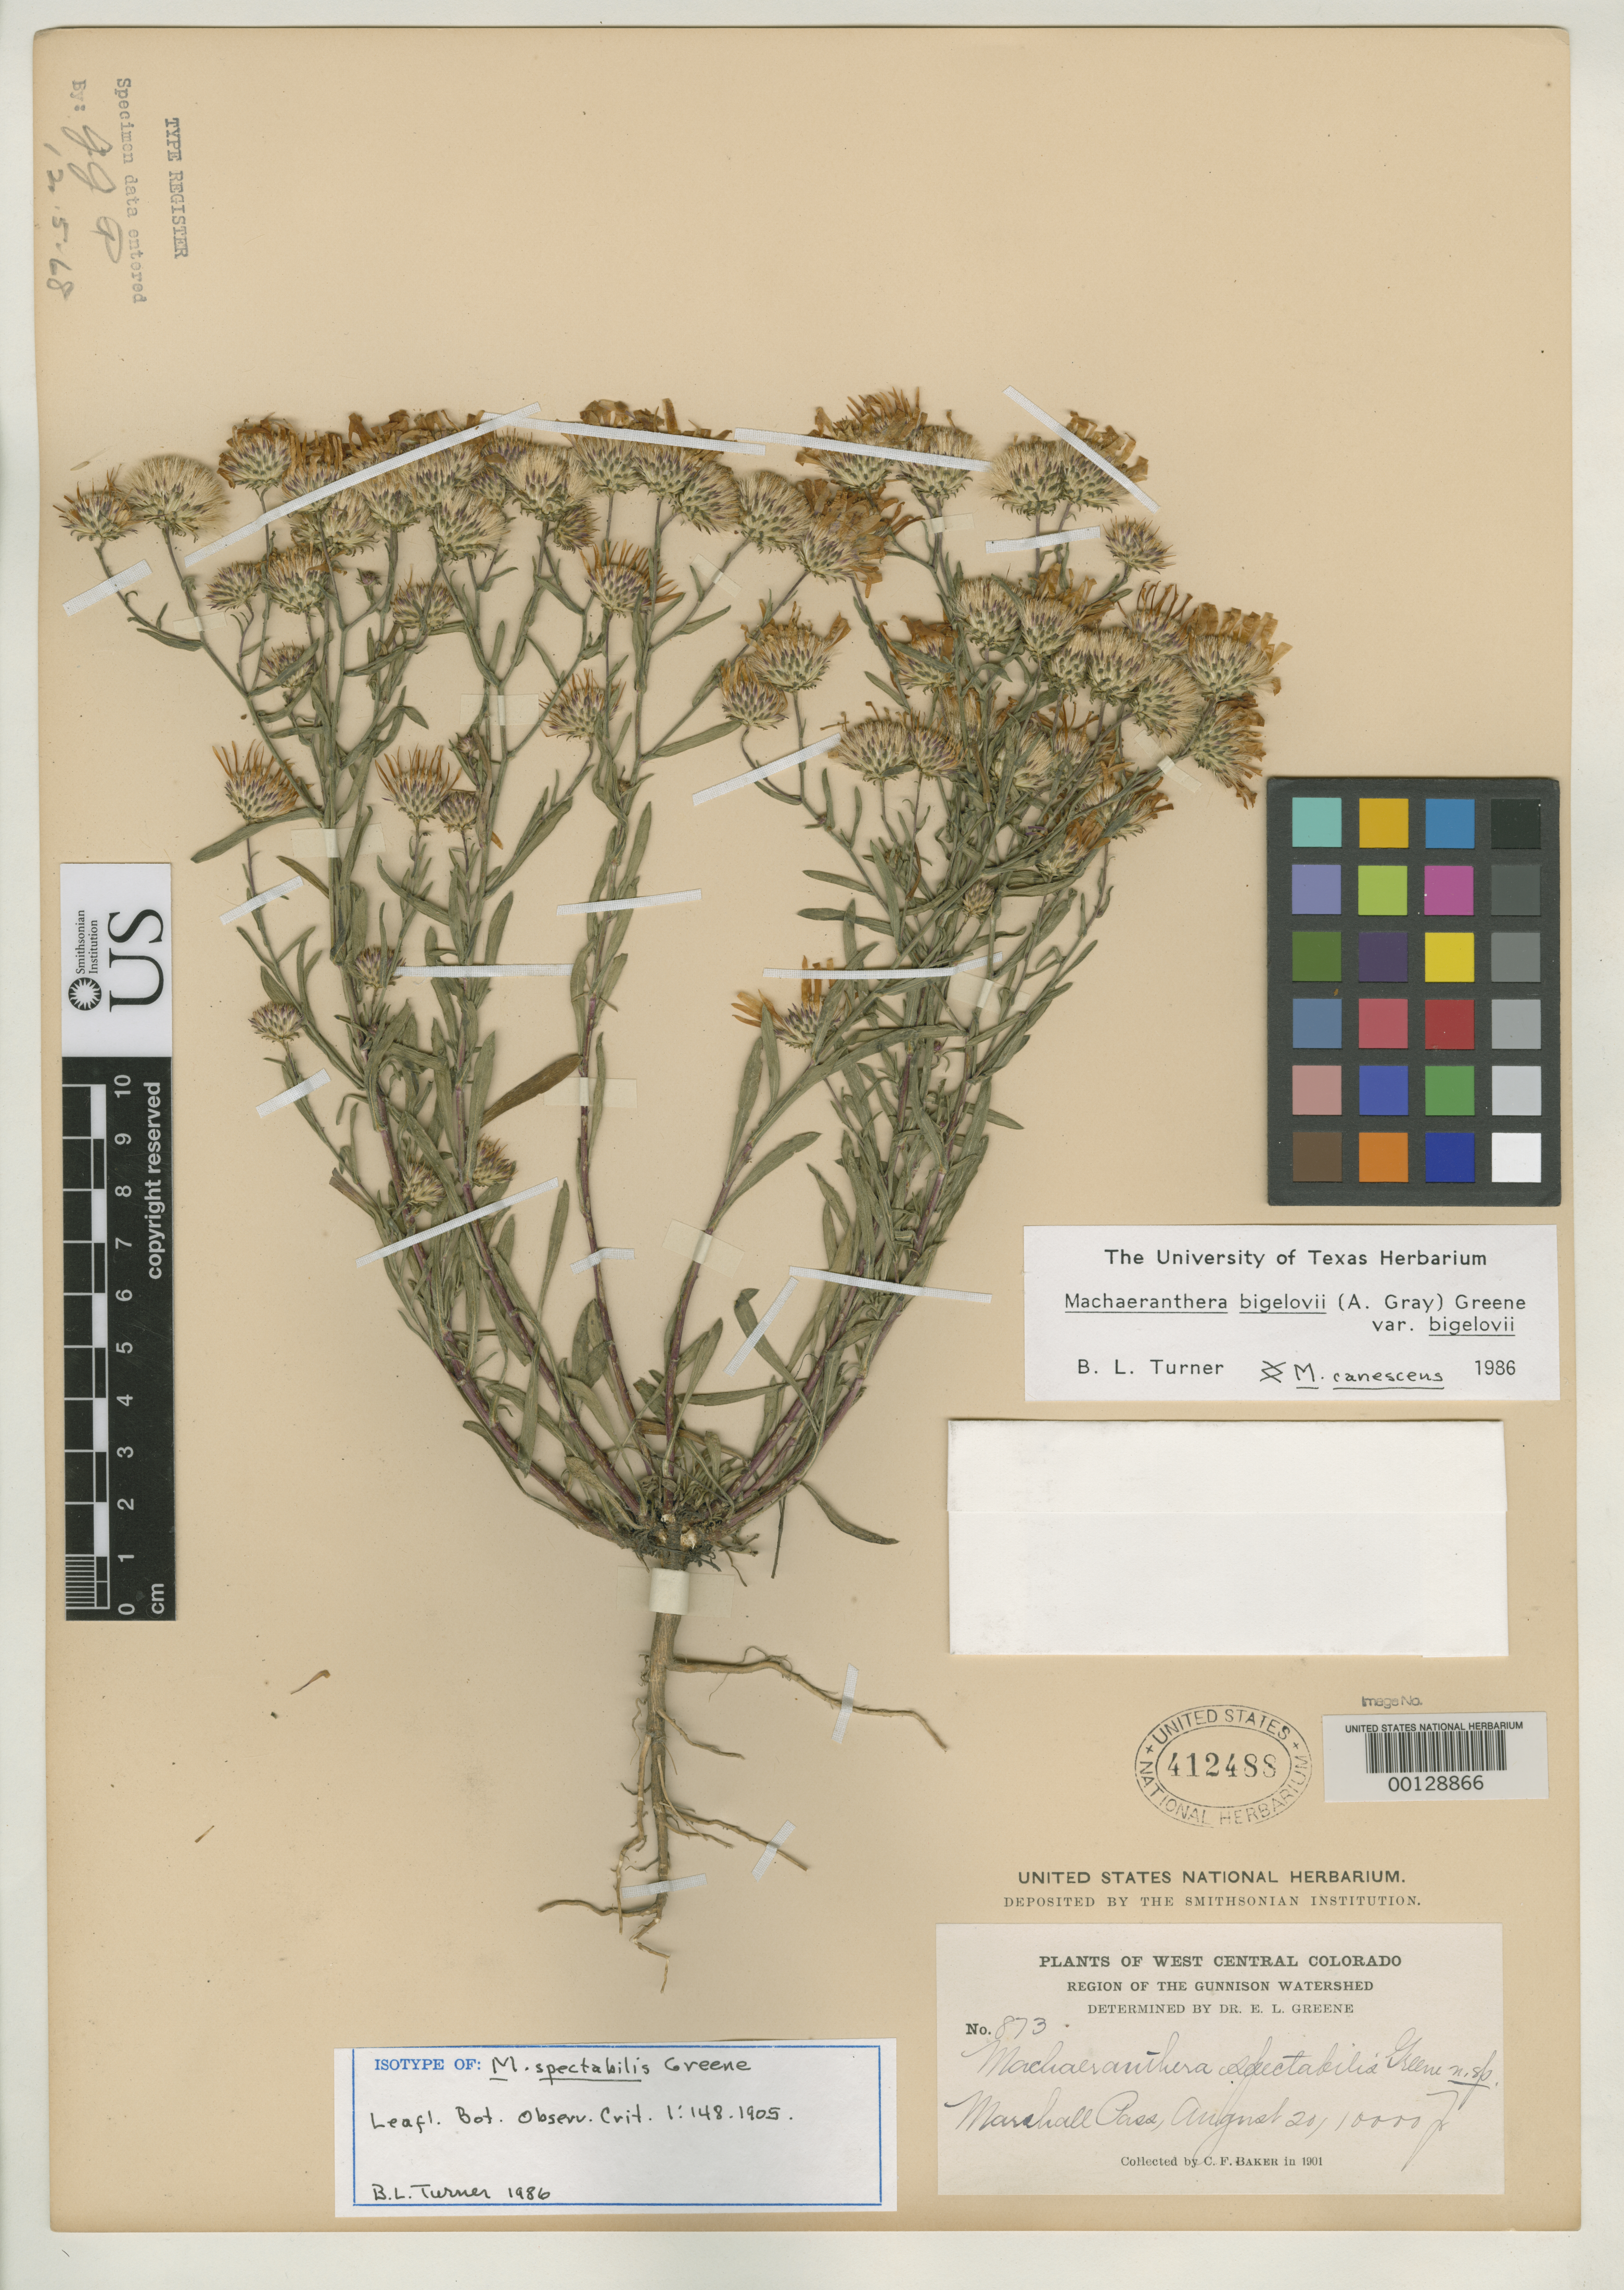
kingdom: Plantae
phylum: Tracheophyta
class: Magnoliopsida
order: Asterales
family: Asteraceae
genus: Machaeranthera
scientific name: Machaeranthera spectabilis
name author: Greene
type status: Isotype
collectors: C. F. Baker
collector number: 873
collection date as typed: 20 Aug 1901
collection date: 1901-08-20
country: United States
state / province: Colorado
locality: Marshall Pass.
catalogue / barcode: US 412488